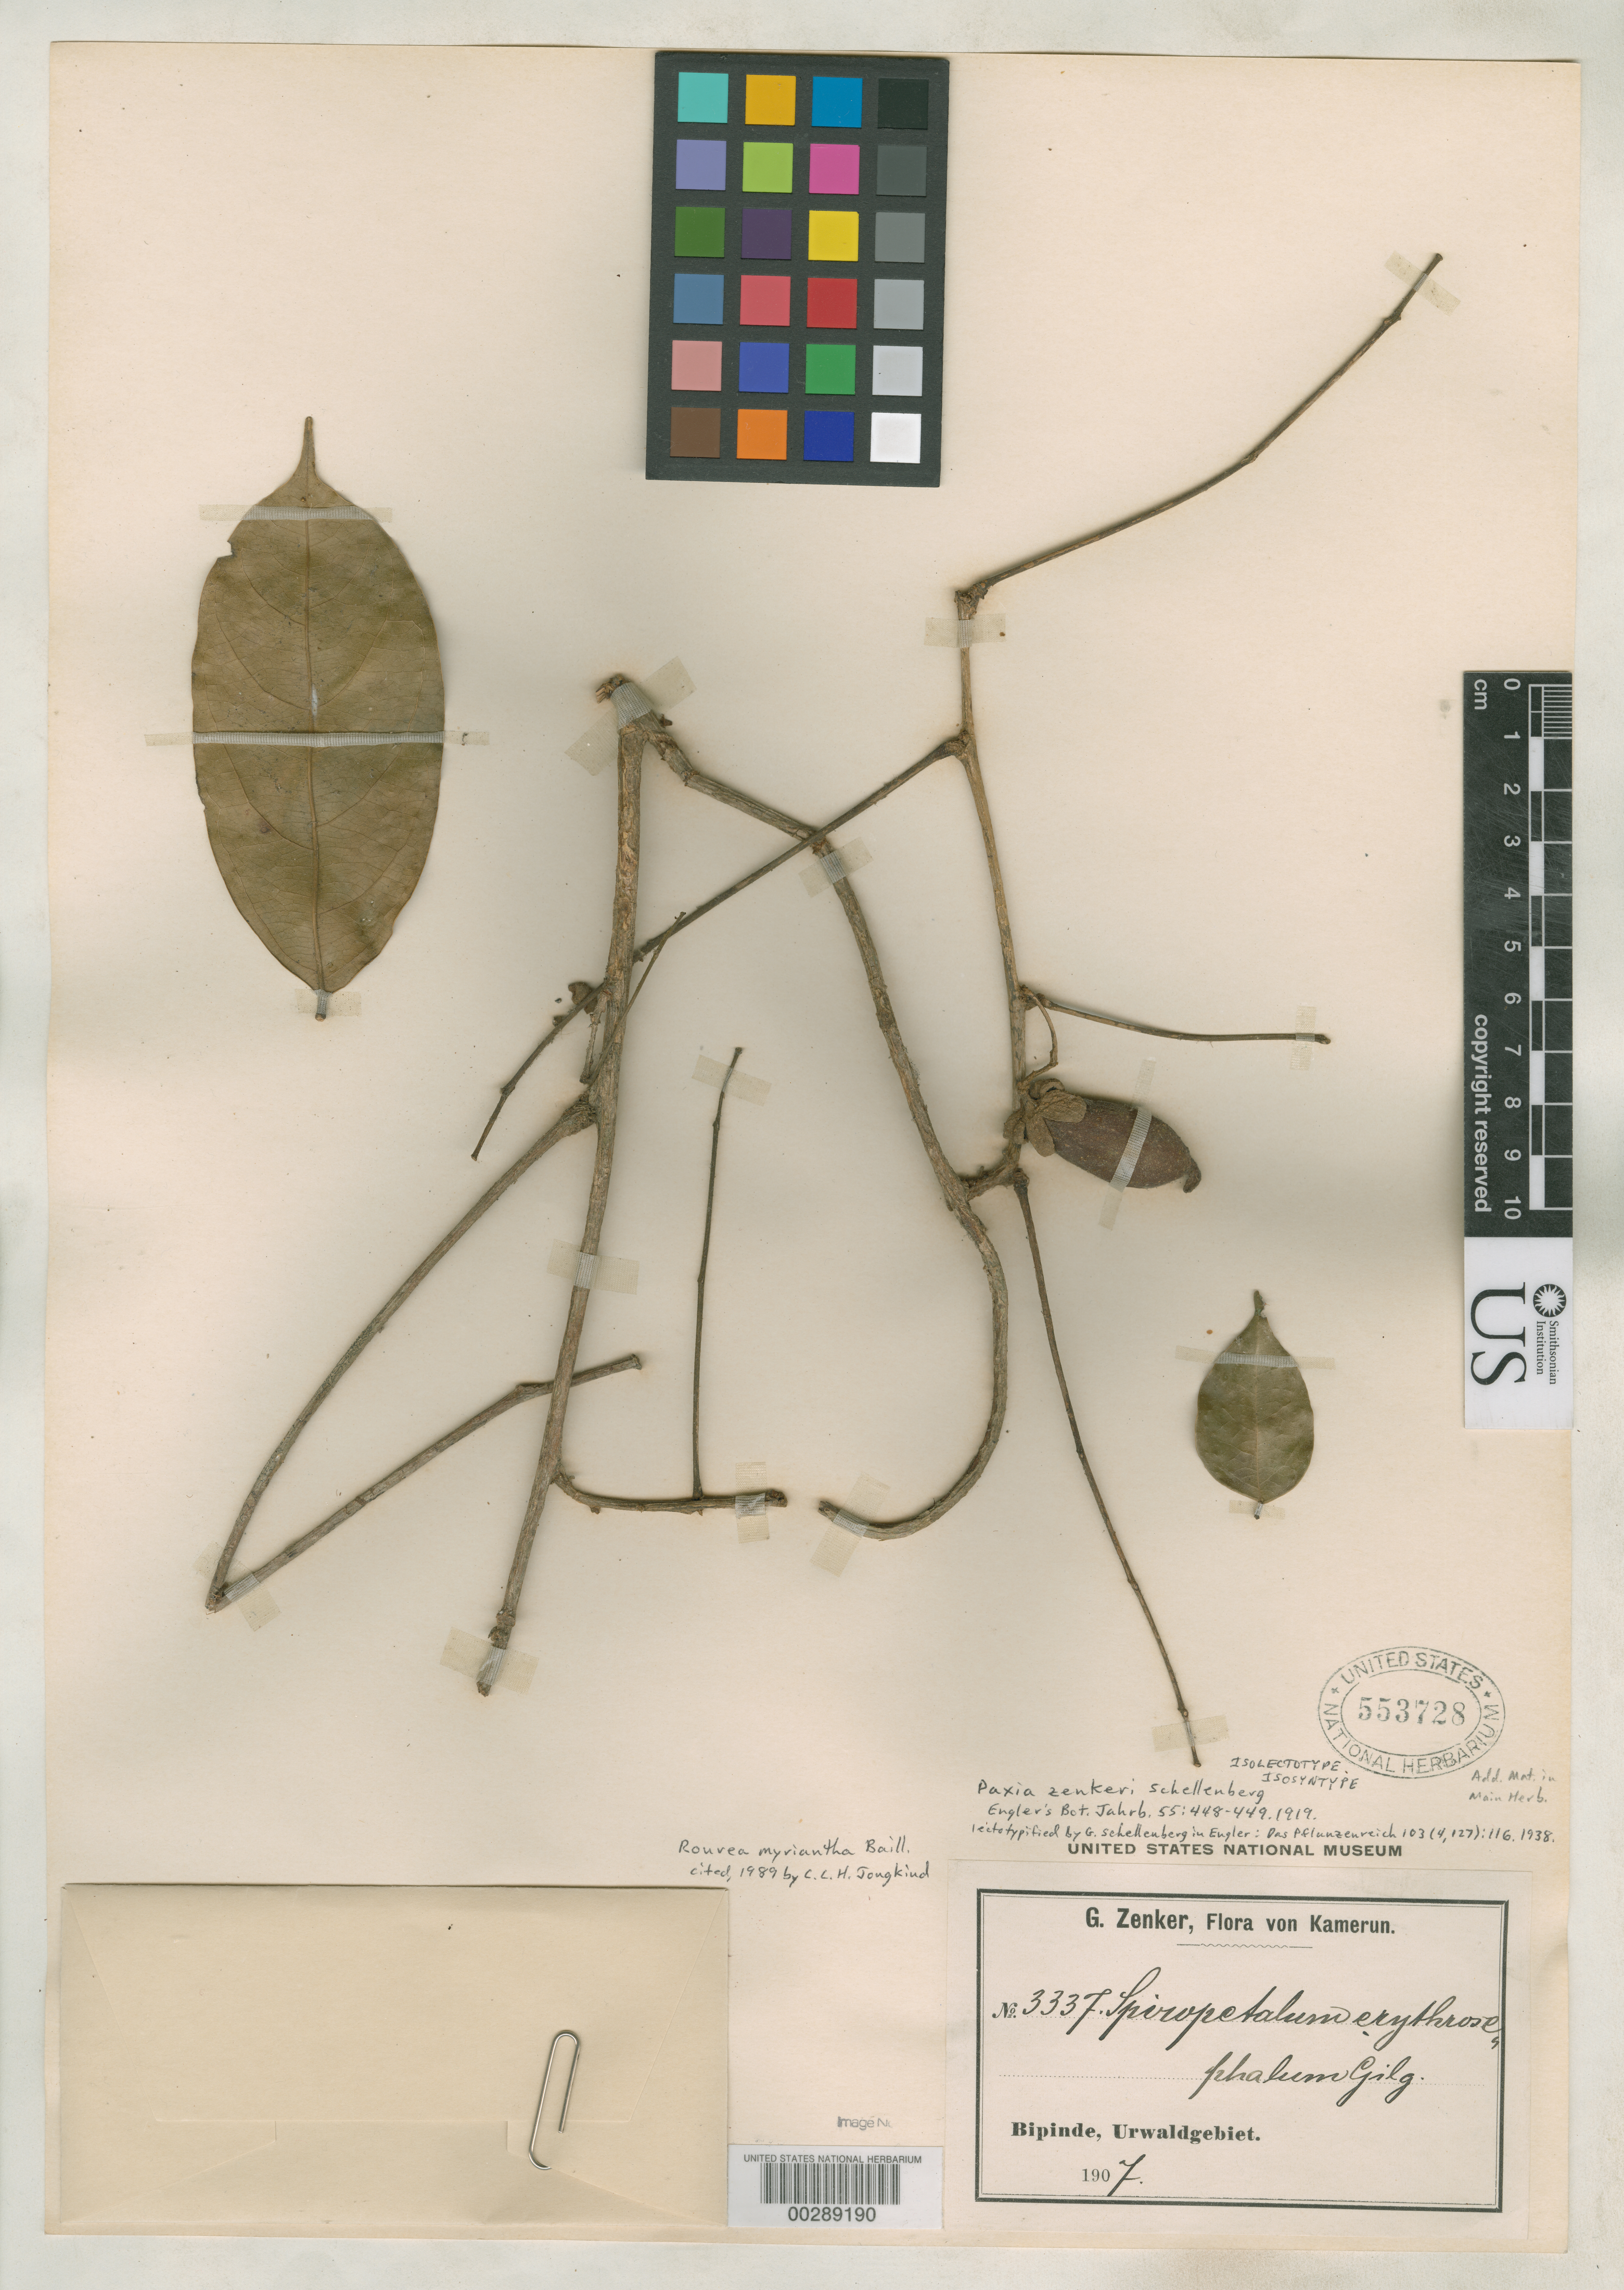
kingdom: Plantae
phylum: Tracheophyta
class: Magnoliopsida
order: Oxalidales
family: Connaraceae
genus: Paxia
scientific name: Paxia zenkeri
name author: G. Schellenb.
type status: Isolectotype; Isosyntype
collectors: G. A. Zenker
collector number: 3337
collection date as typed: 1907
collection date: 1907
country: Cameroon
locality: Bipinde, Urwaldgebiet.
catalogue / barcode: US 553728